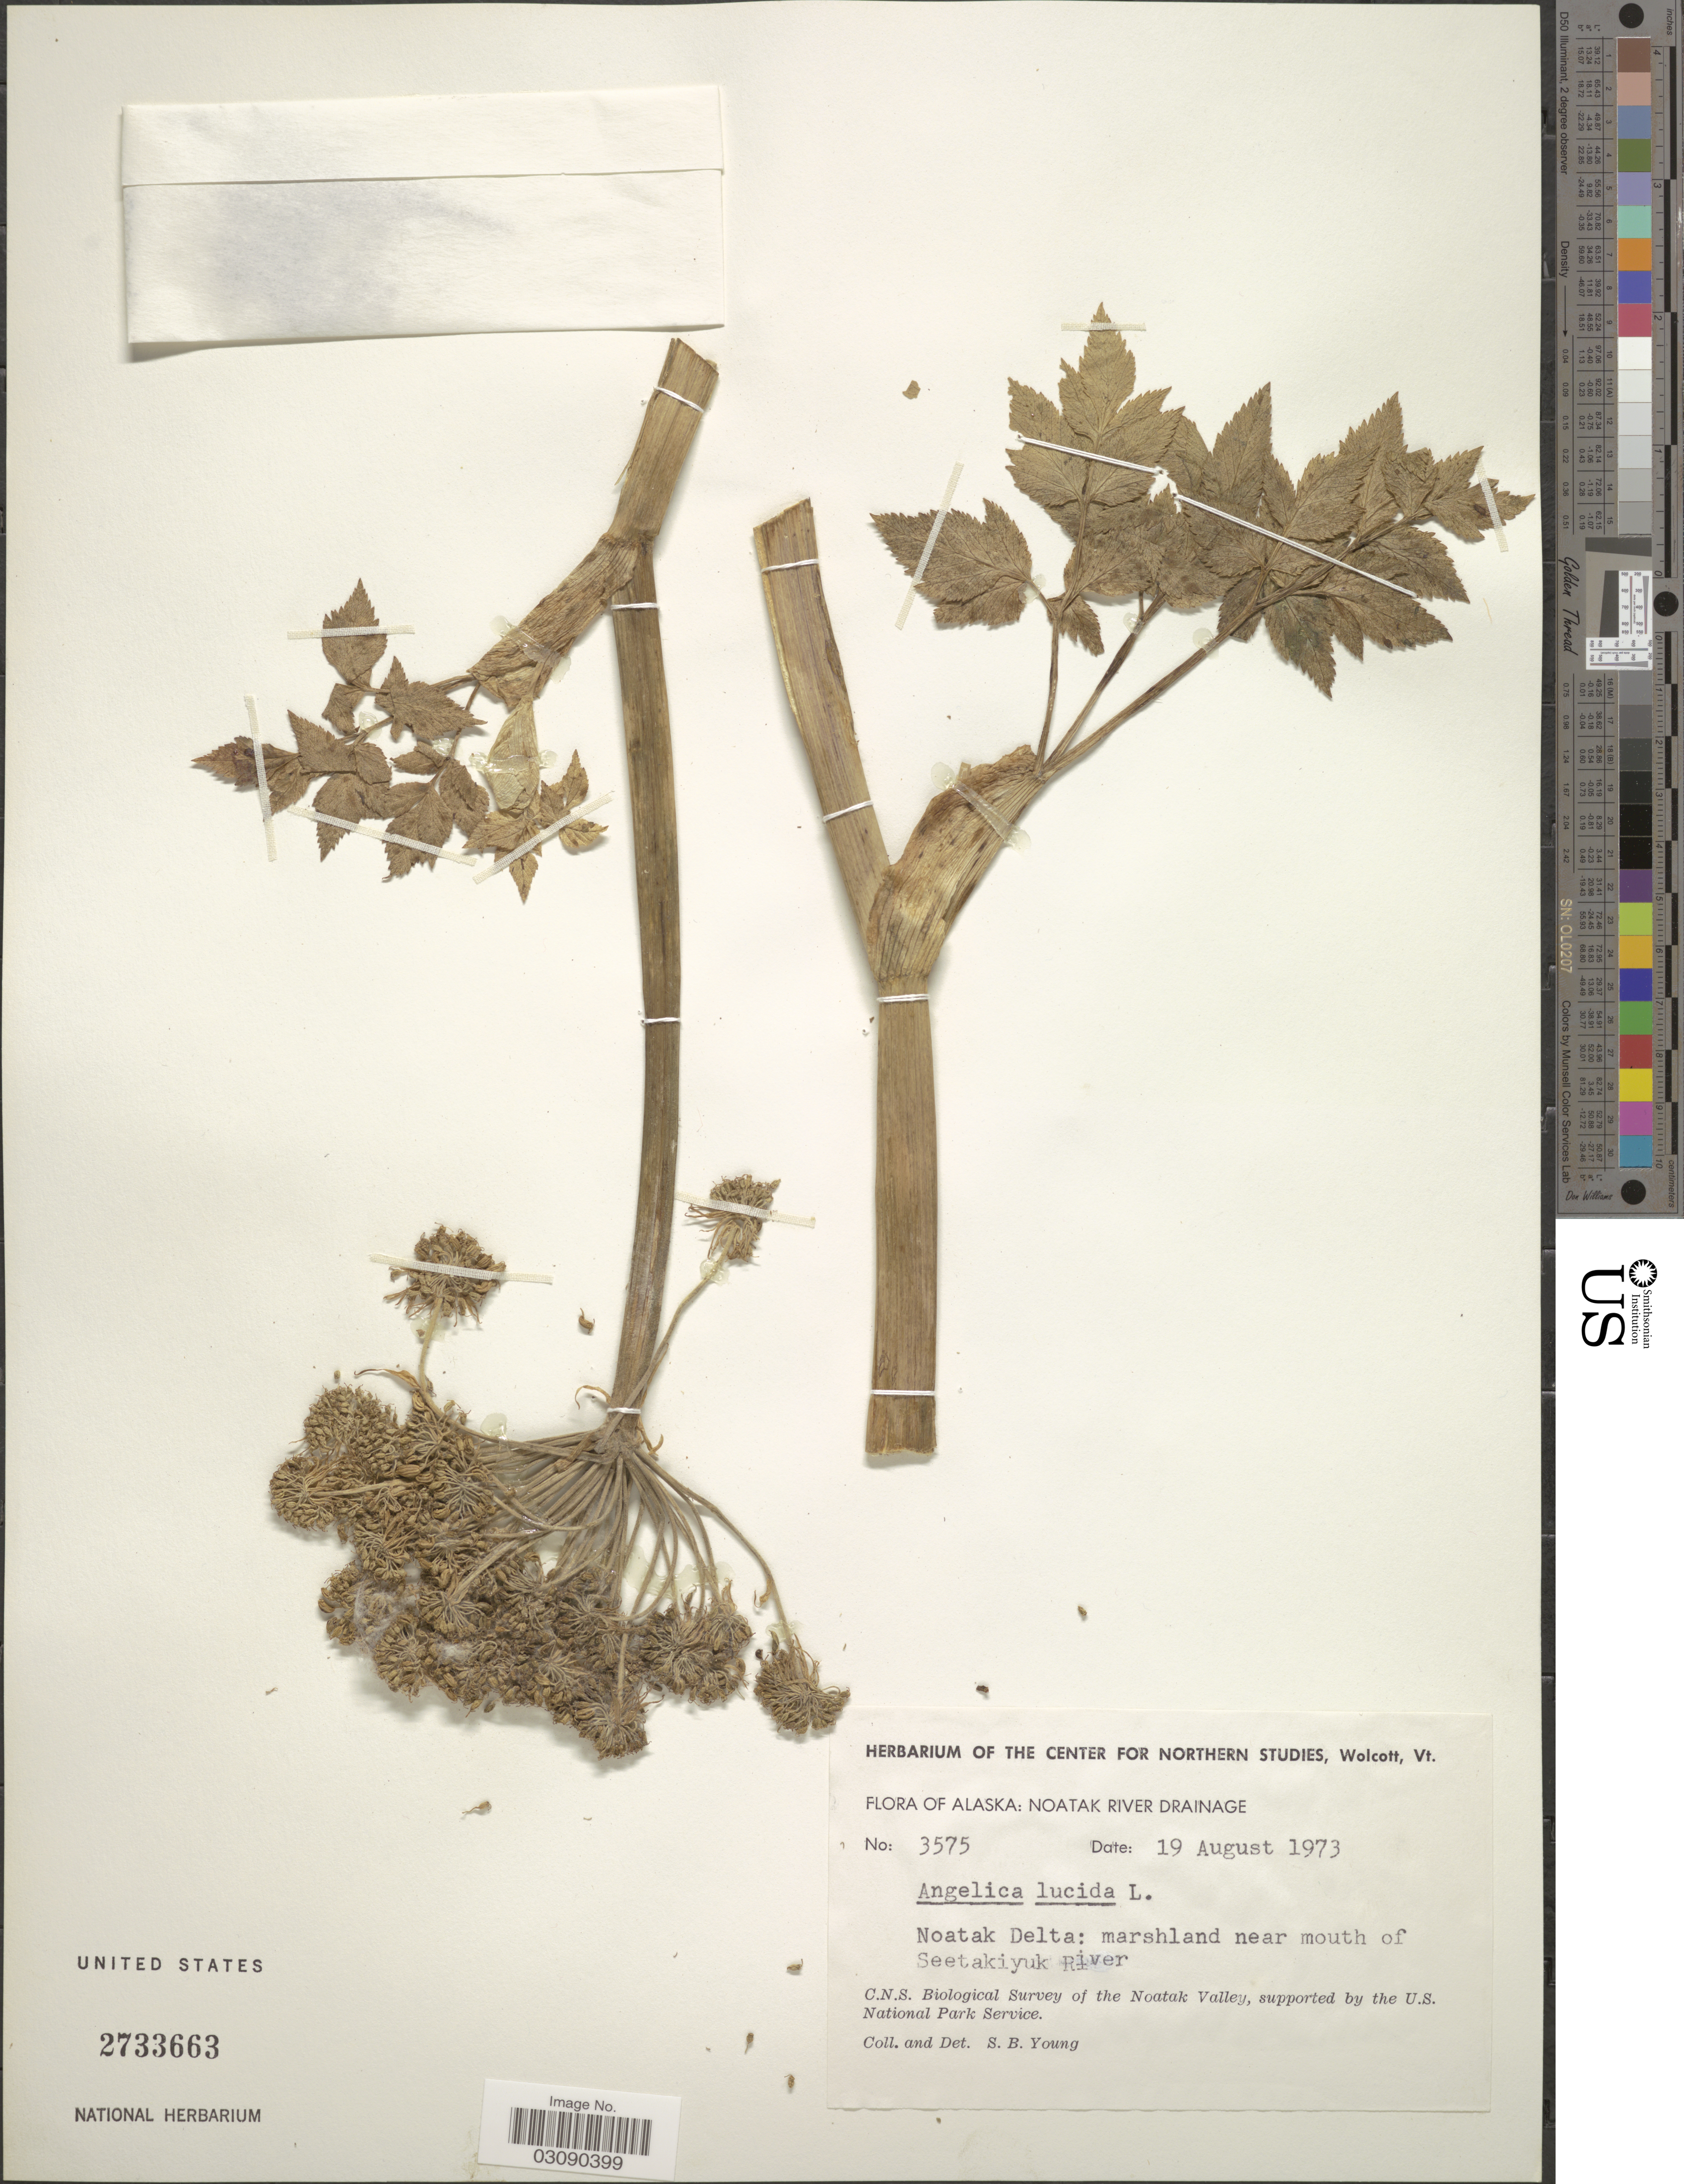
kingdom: Plantae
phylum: Tracheophyta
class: Magnoliopsida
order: Apiales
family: Apiaceae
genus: Angelica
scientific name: Angelica lucida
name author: L.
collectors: S. Young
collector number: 3575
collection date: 1973-08-19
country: United States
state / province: Alaska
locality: Noatak River Drainage, Noatak Delta: marshland near mouth of Seetakiyuk River.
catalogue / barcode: US 2733663